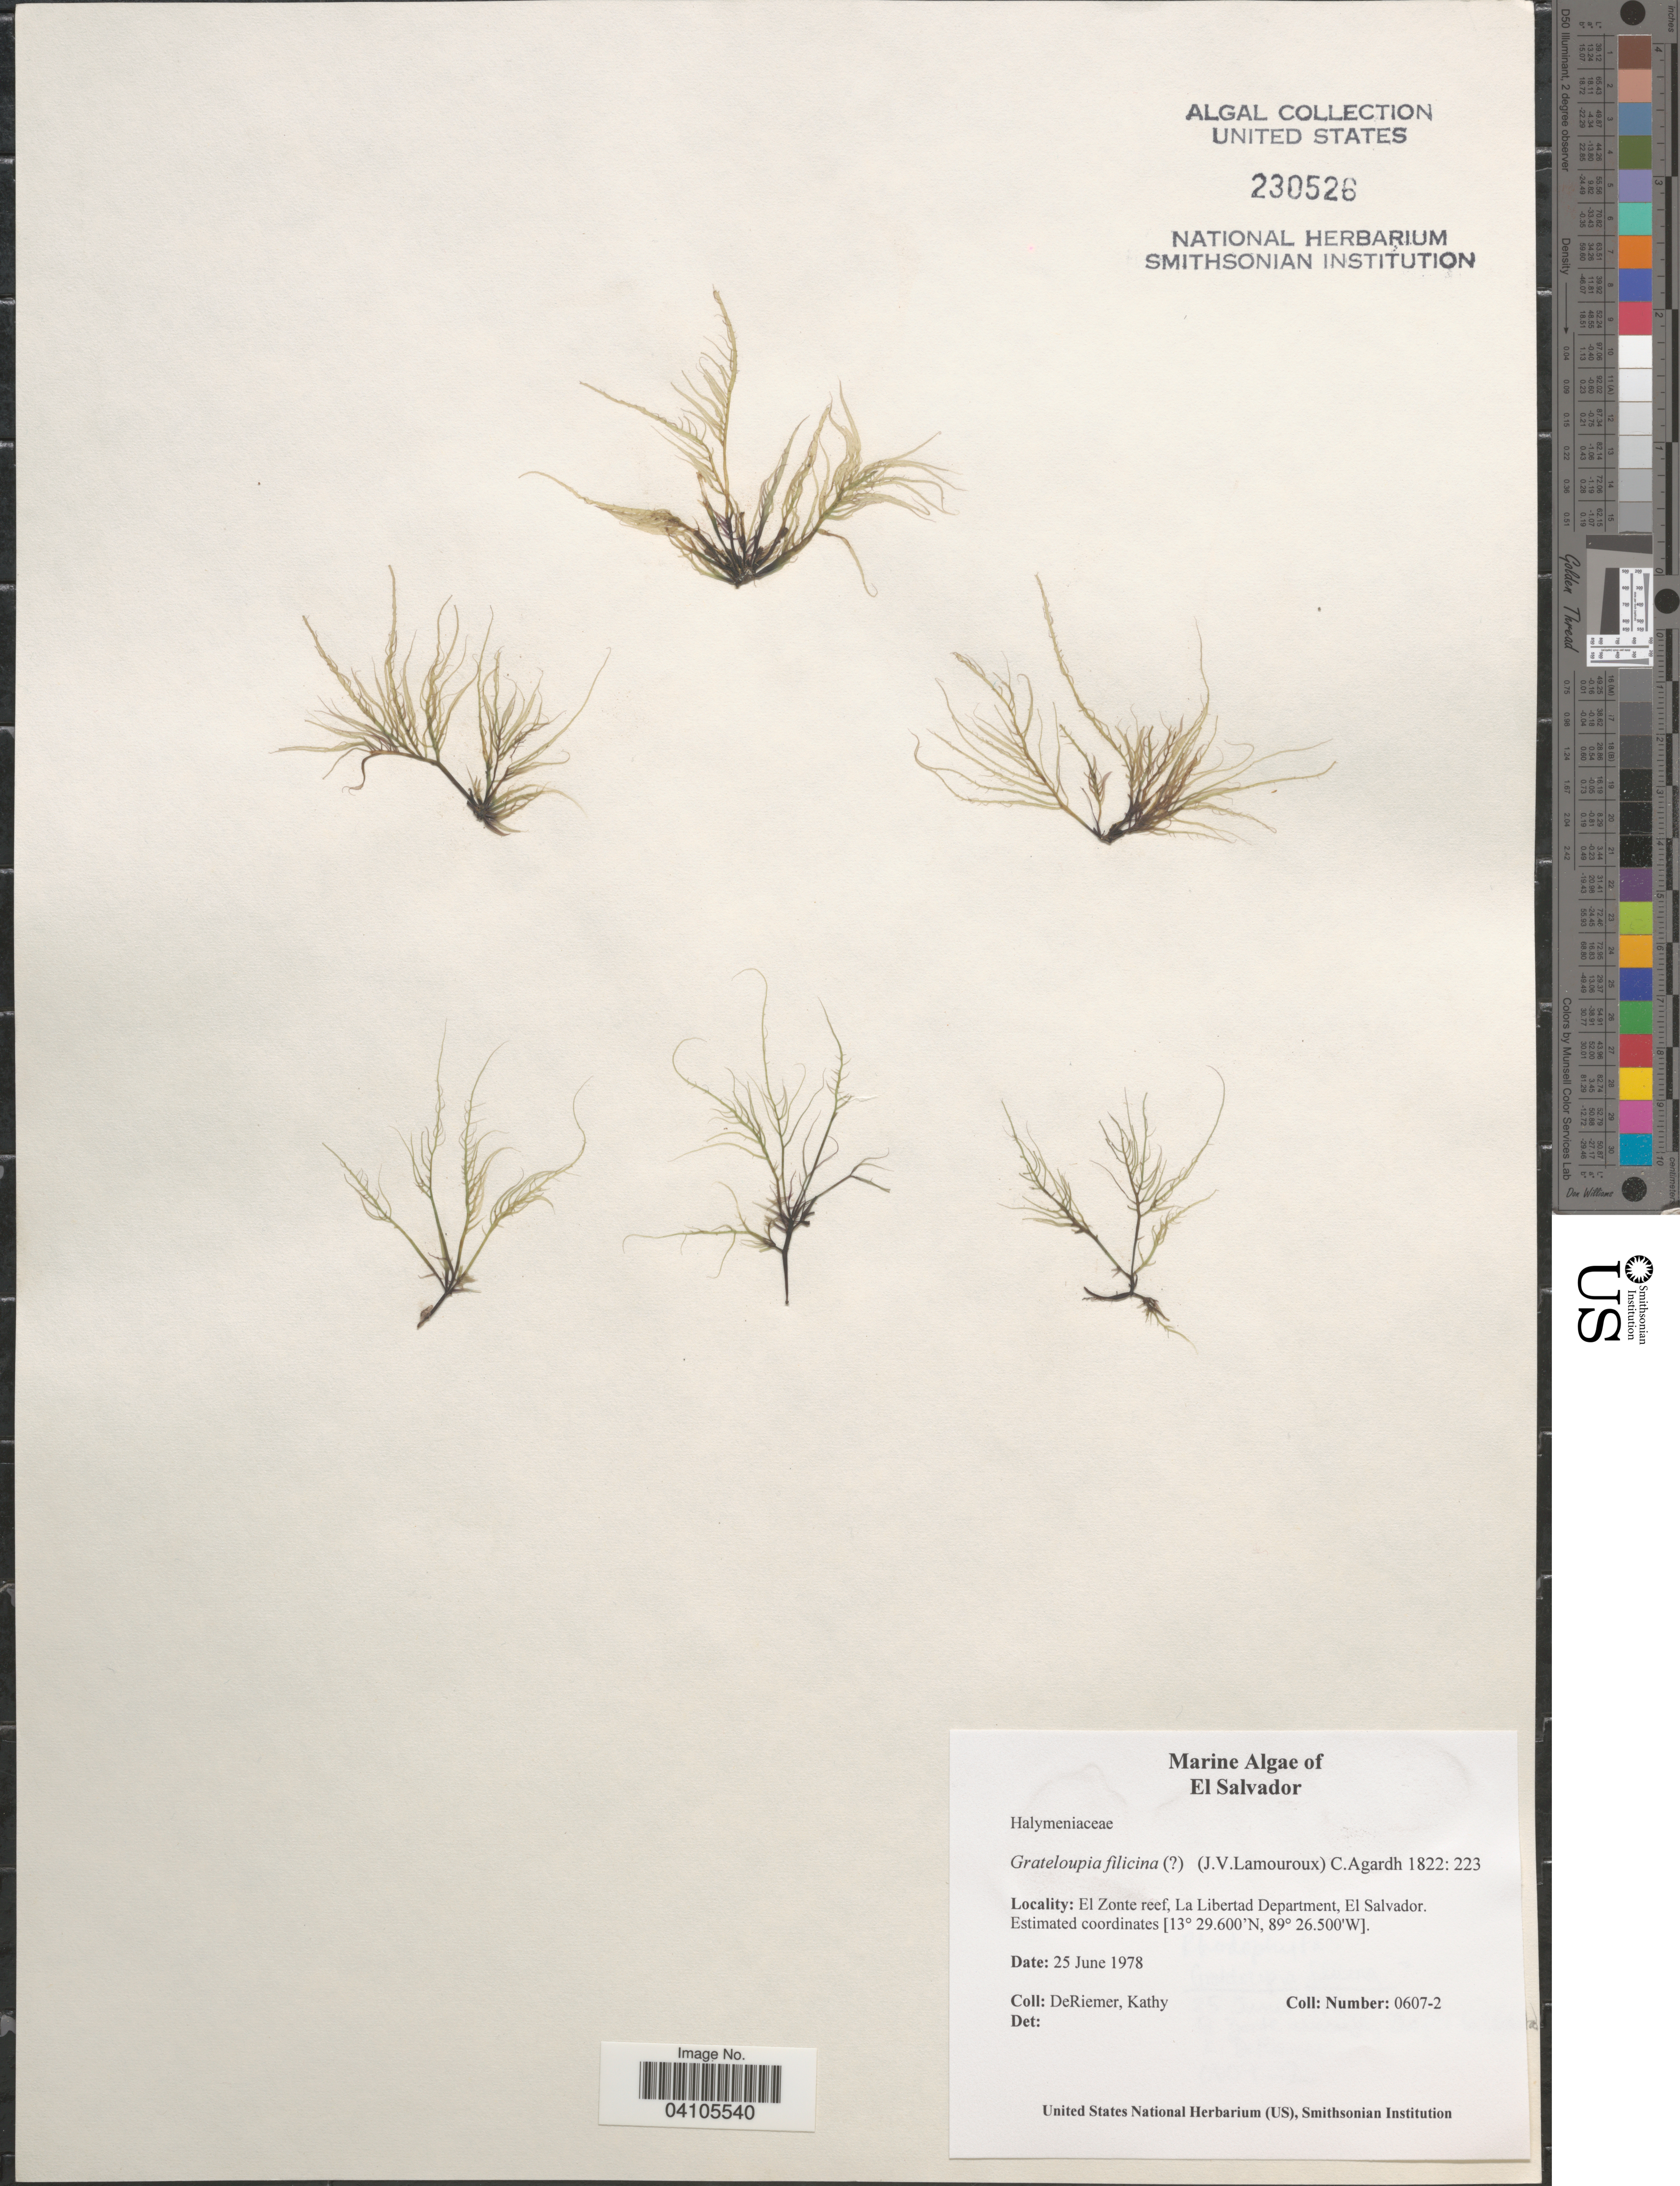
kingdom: Plantae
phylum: Rhodophyta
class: Florideophyceae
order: Halymeniales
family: Halymeniaceae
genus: Grateloupia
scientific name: Grateloupia filicina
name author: (J.V.Lamouroux) C. Agardh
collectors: K. DeRiemer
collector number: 0607-2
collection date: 1978-06-25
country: El Salvador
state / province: La Libertad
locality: El Zonte reef, La Libertad Department.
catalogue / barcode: US 230526